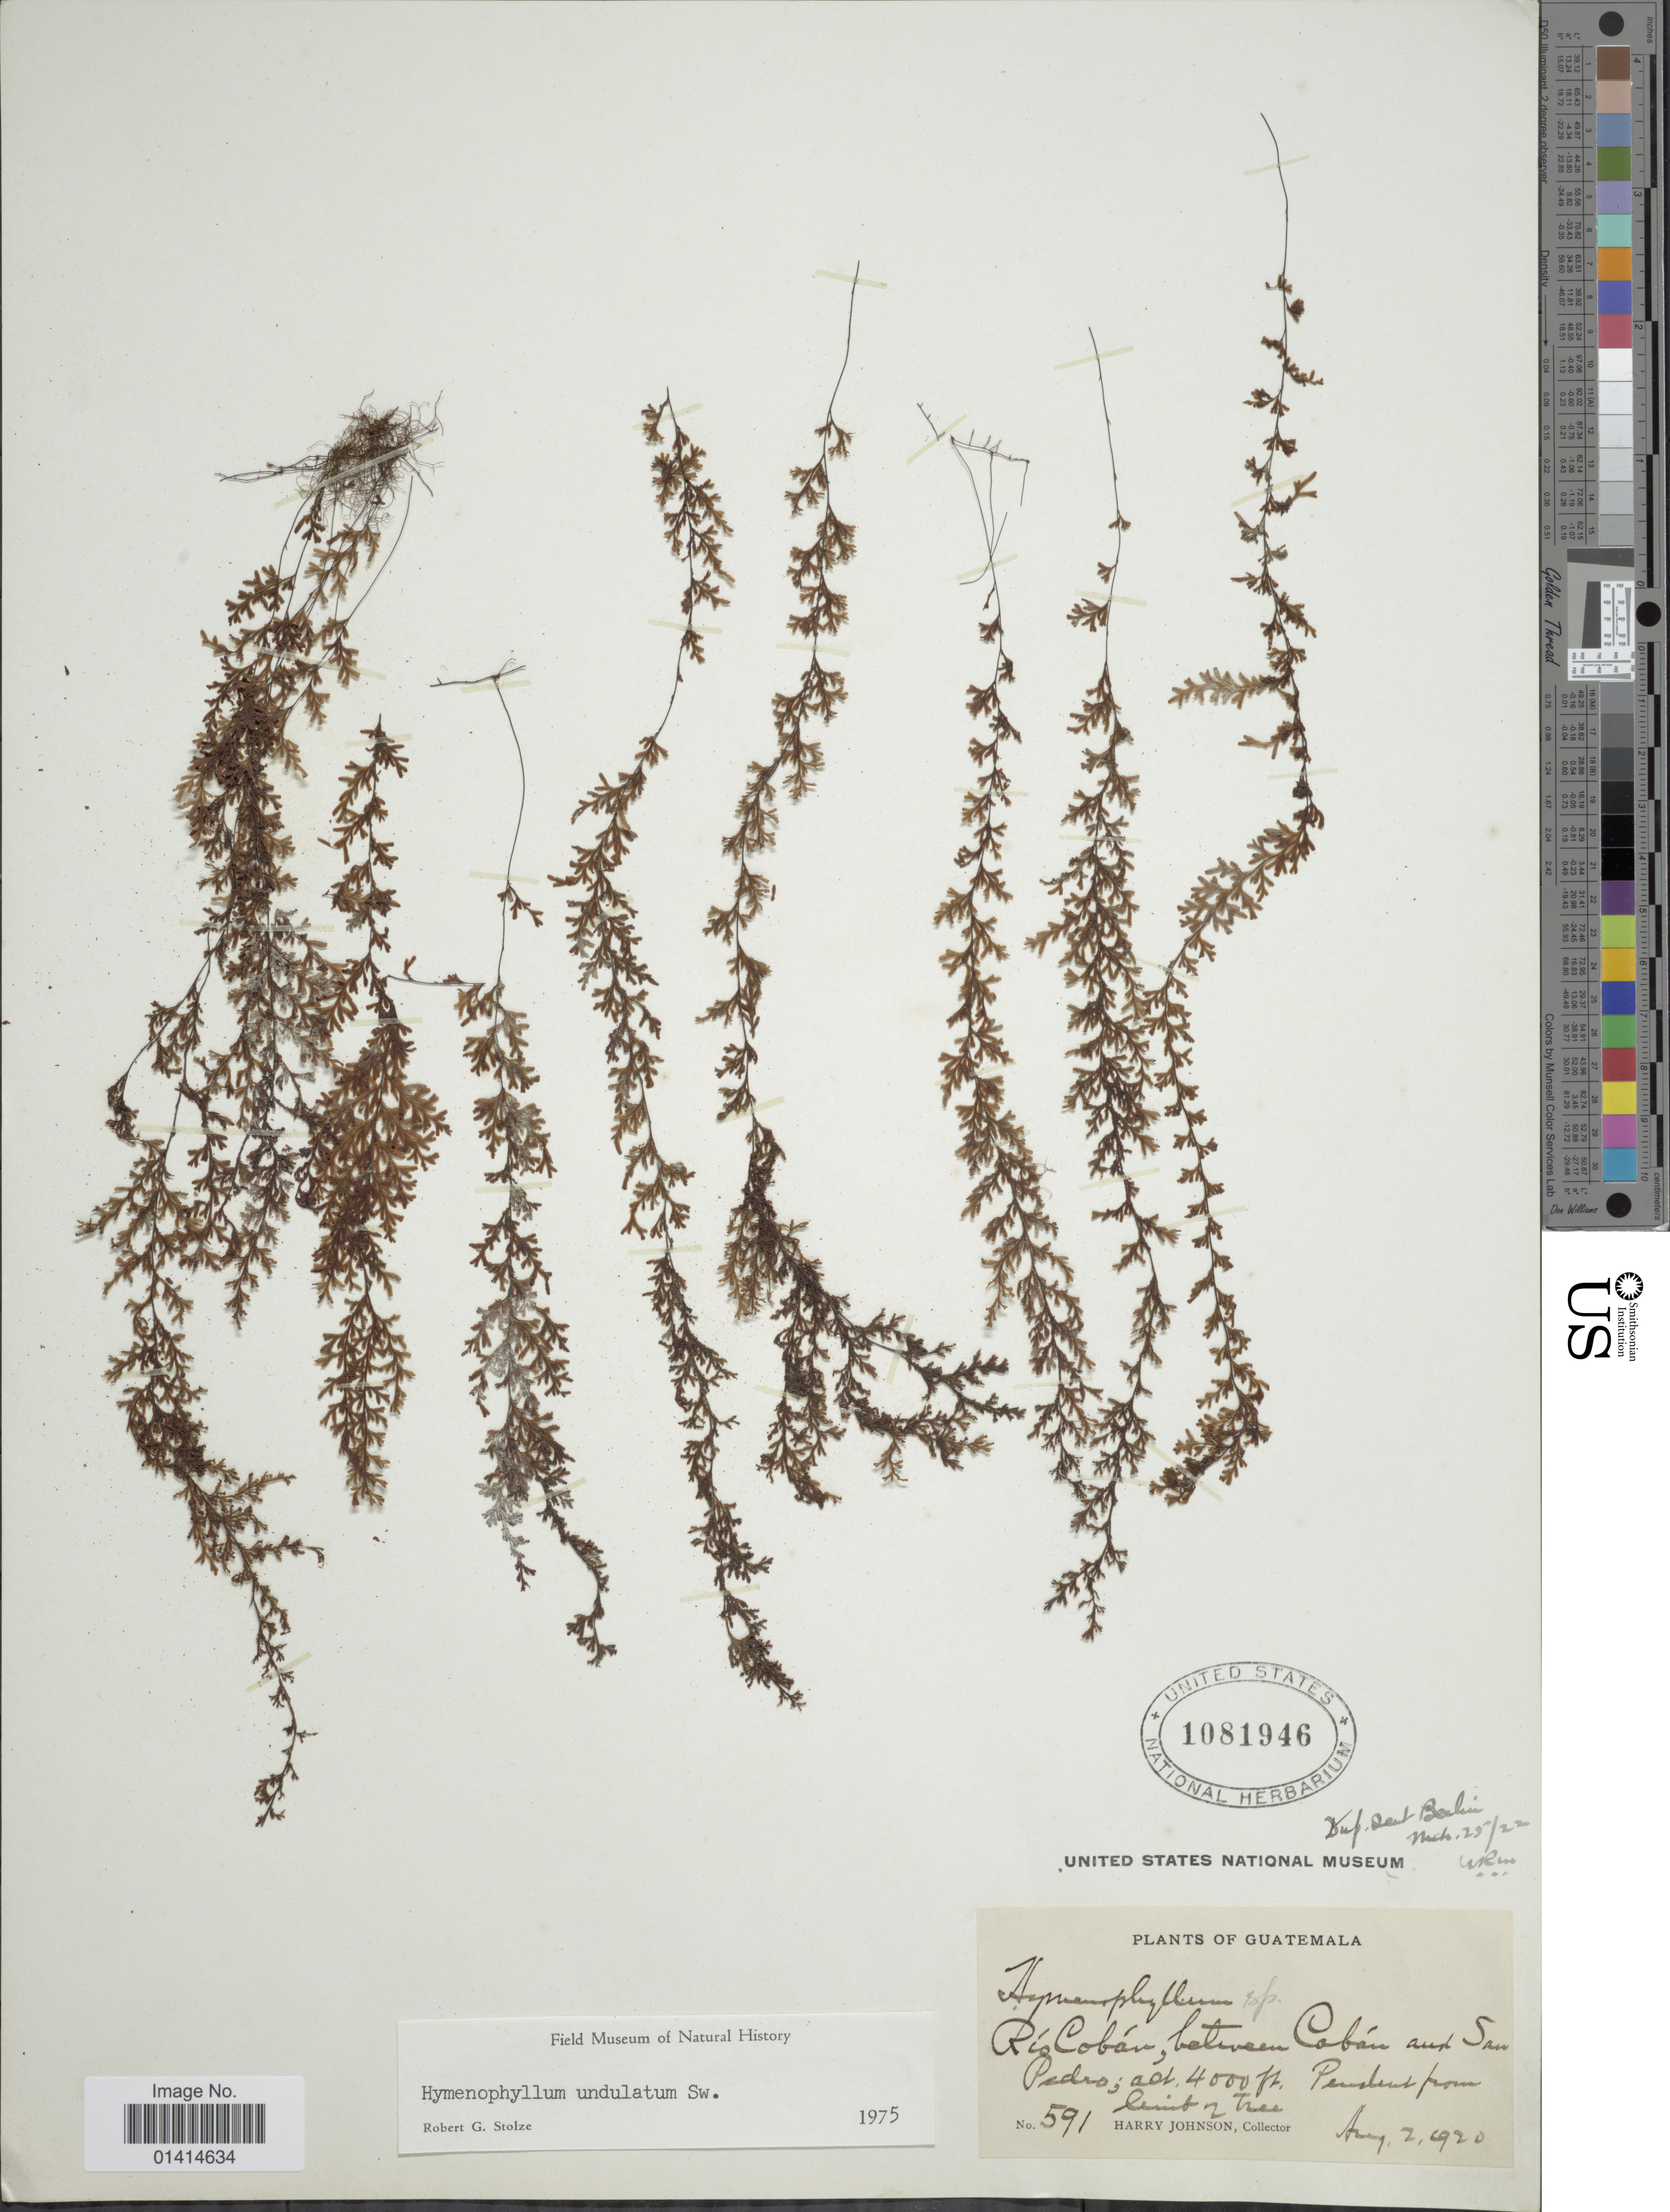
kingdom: Plantae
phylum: Tracheophyta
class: Polypodiopsida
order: Hymenophyllales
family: Hymenophyllaceae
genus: Hymenophyllum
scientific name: Hymenophyllum undulatum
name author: (Sw.) Sw.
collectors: H. Johnson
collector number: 591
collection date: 1920-08-02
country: Guatemala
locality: Rio Cobán, between Cobán and San pedro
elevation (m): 1219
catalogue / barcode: US 1081946